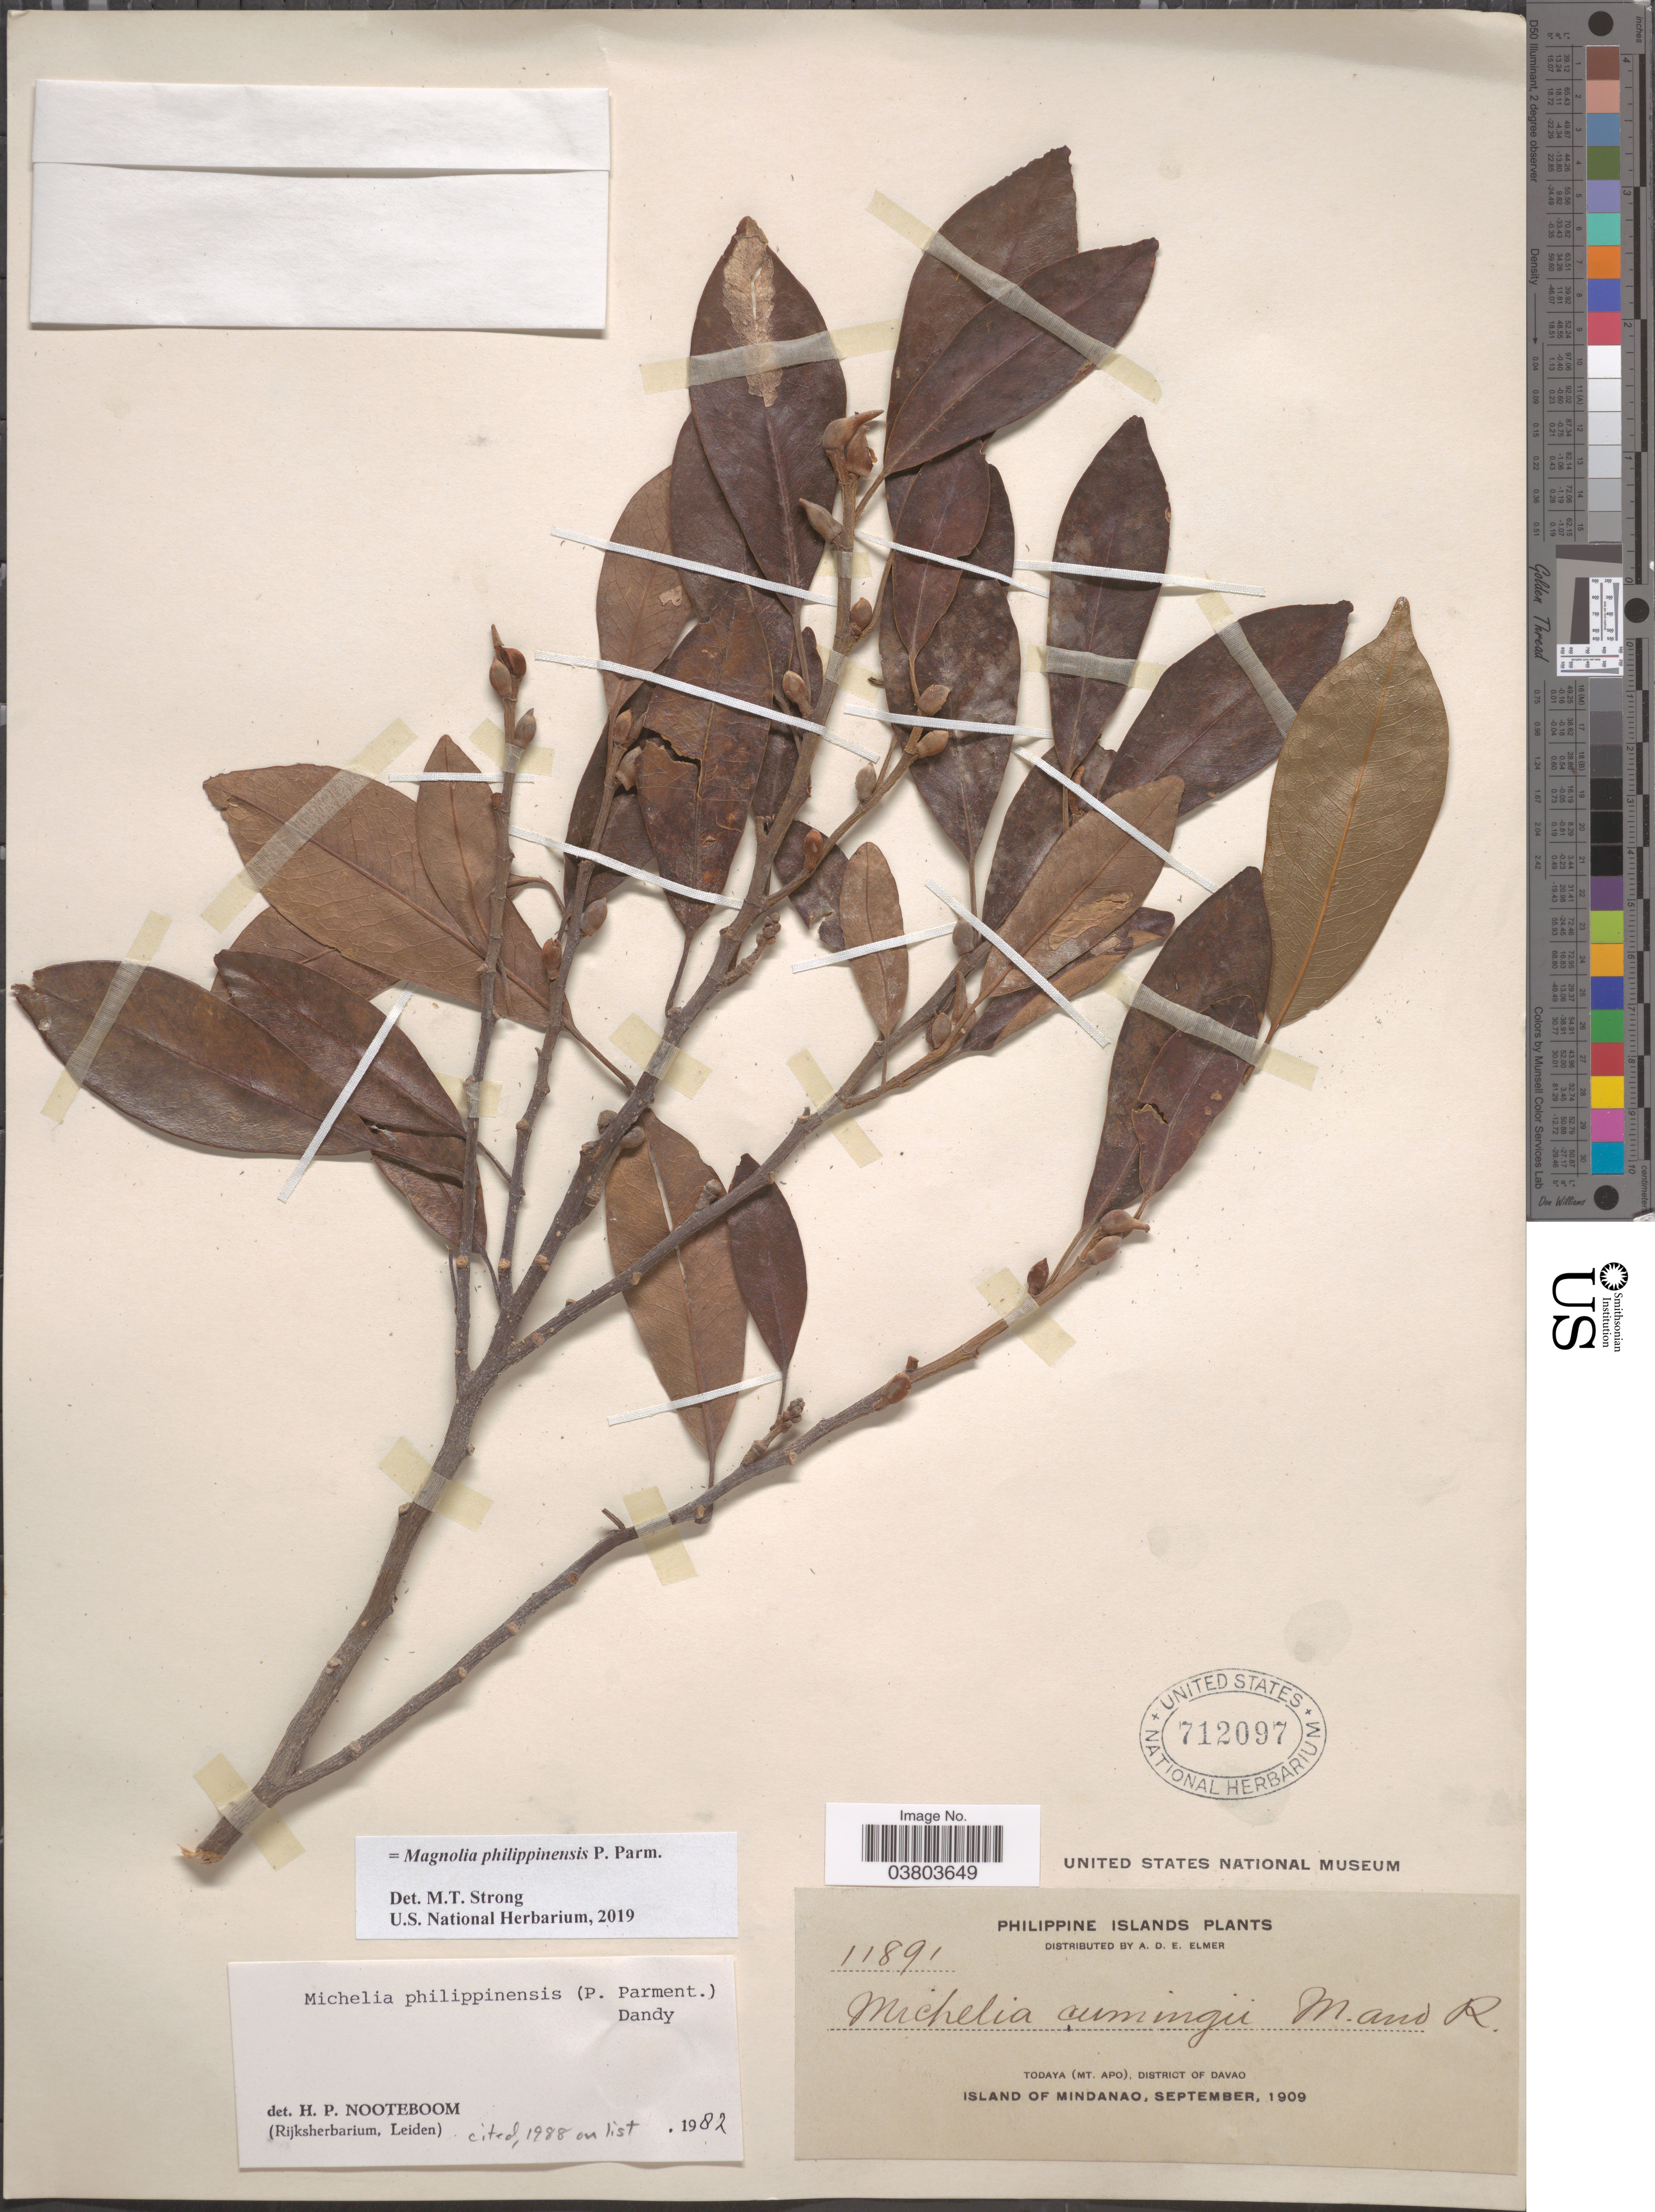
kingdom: Plantae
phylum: Tracheophyta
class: Magnoliopsida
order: Magnoliales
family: Magnoliaceae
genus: Magnolia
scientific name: Magnolia philippinensis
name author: P. Parm.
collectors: A. D. E. Elmer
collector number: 11891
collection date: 1909-09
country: Philippines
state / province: Davao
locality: Todaya (Mt. Apo), District of Davao. Island of Mindanao.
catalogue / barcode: US 712097